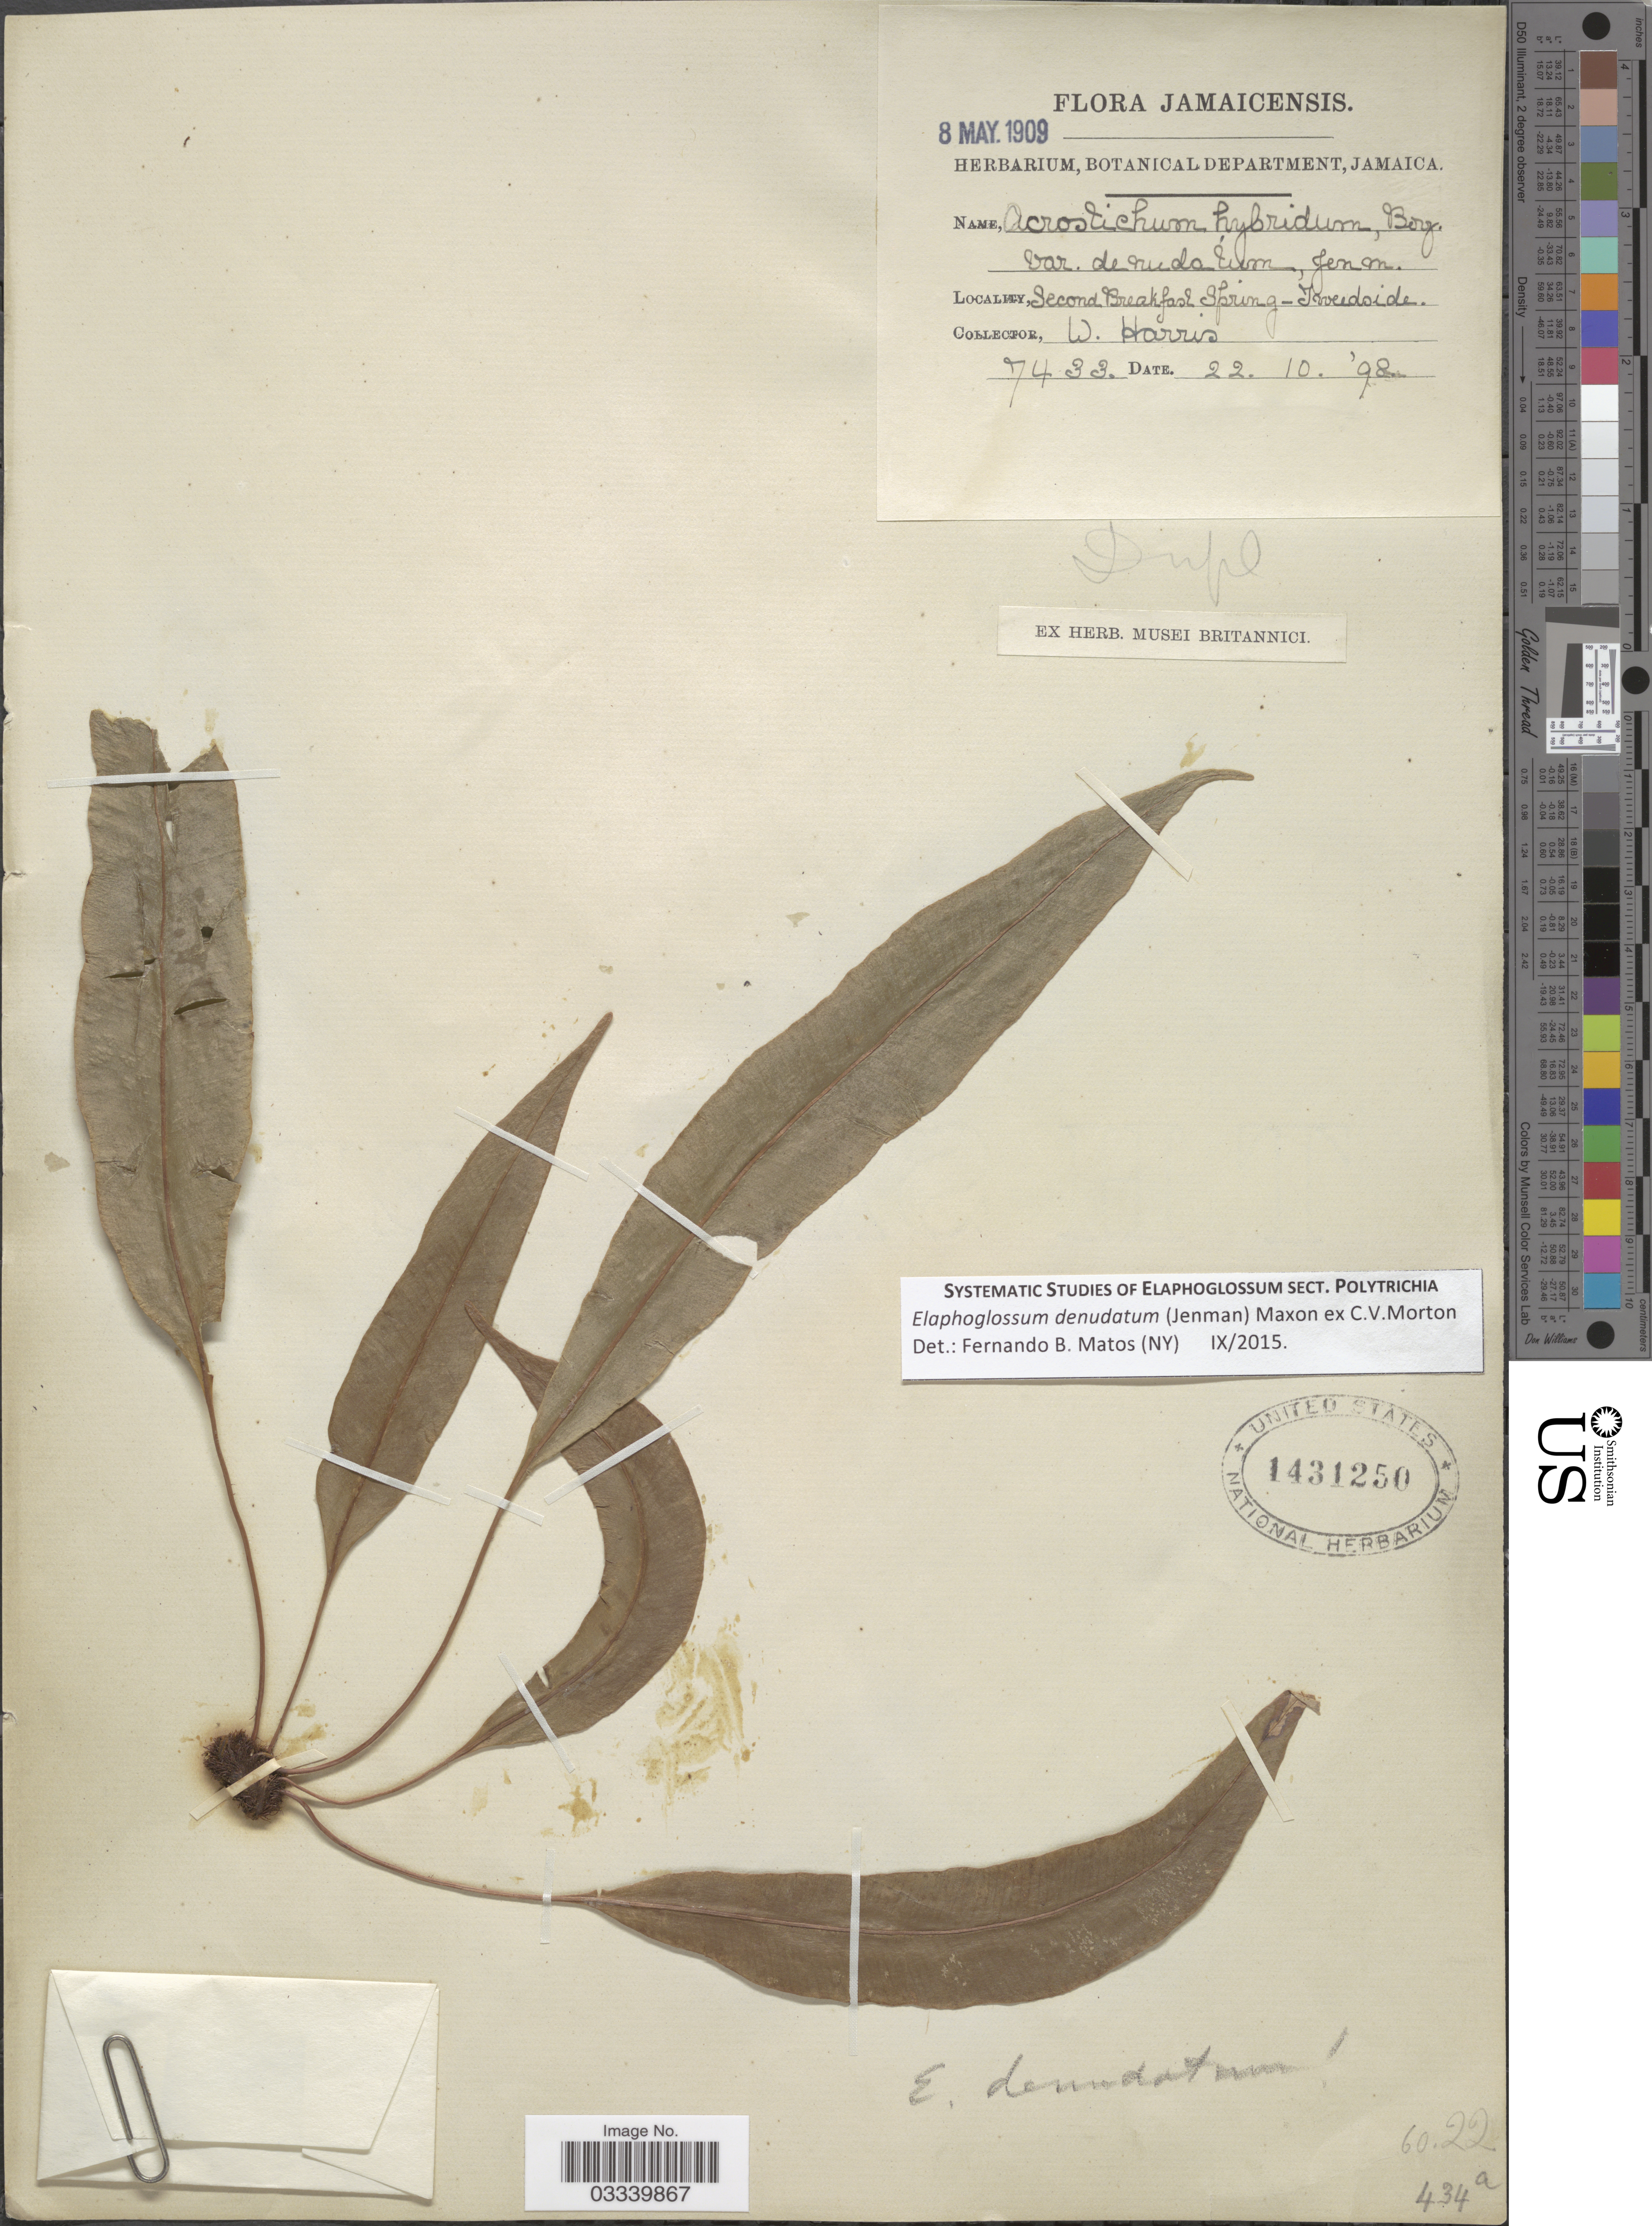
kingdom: Plantae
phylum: Tracheophyta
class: Polypodiopsida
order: Polypodiales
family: Dryopteridaceae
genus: Elaphoglossum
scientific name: Elaphoglossum denudatum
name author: (Jenman) Maxon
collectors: W. Harris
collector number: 7433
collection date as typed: Transcribed d/m/y: 22/10/98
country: Jamaica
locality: Jamaicensis. Second Breakfast Spring - Tweedside.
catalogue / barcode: US 1431250